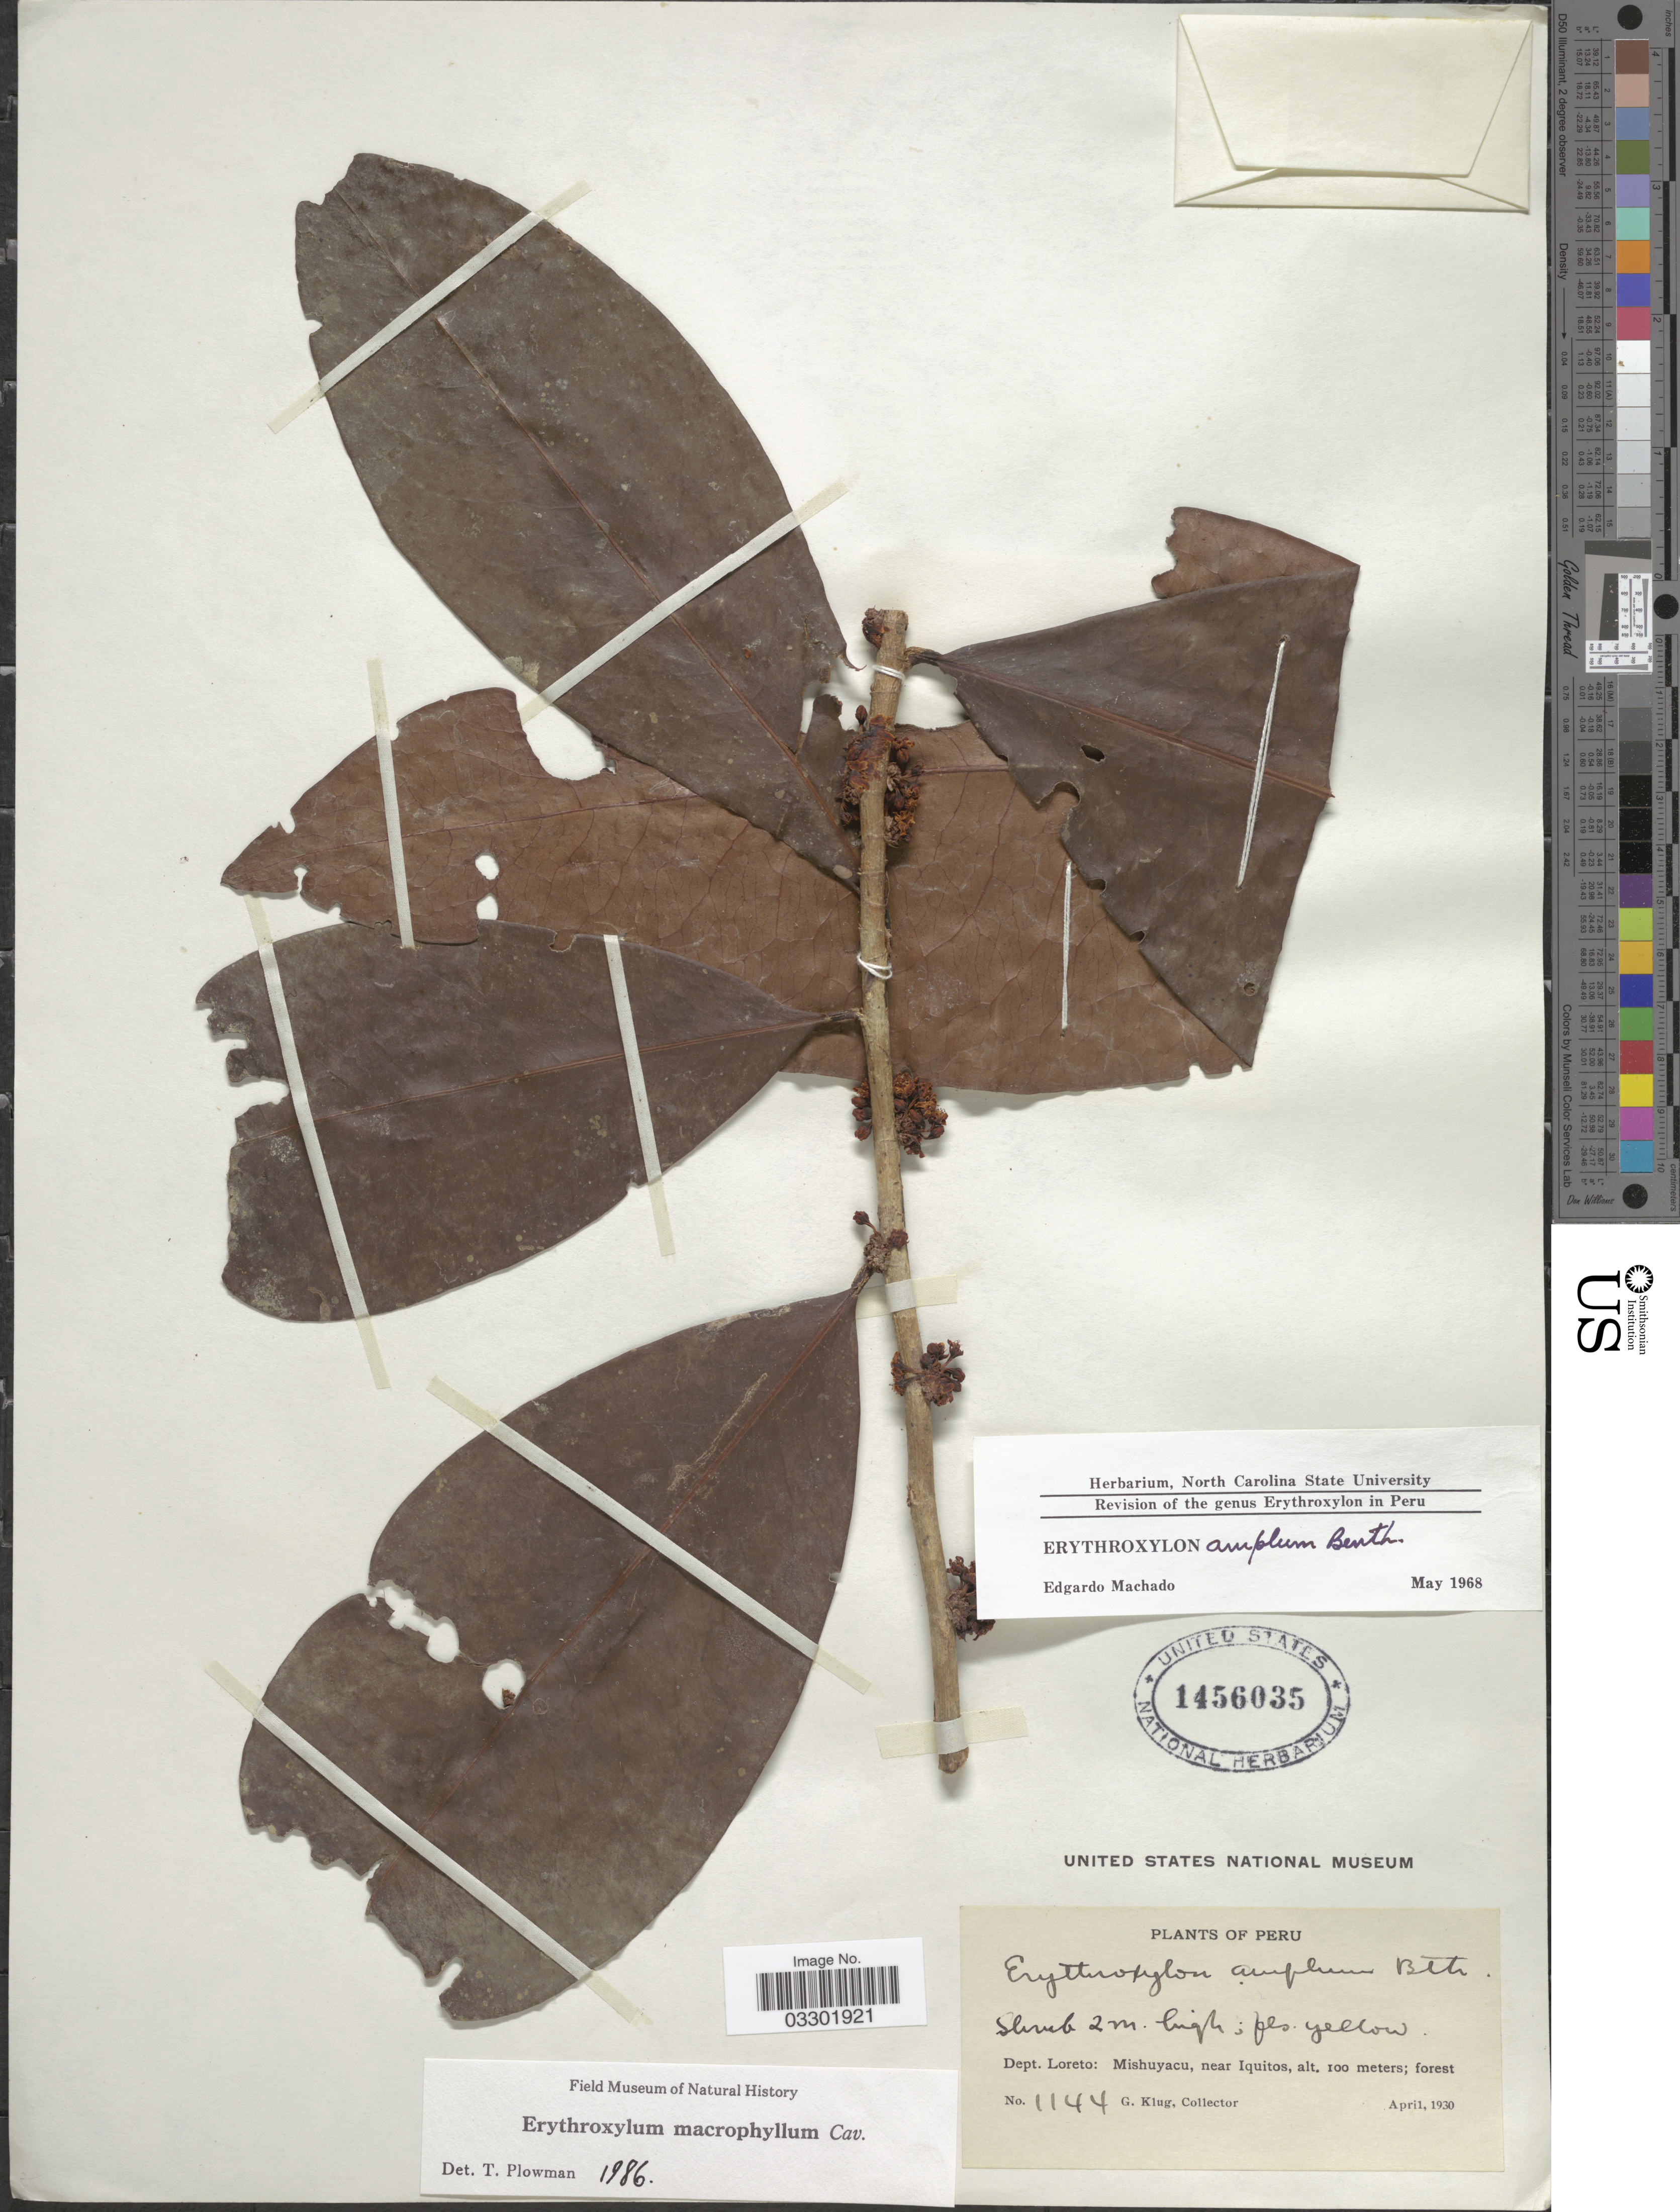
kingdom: Plantae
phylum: Tracheophyta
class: Magnoliopsida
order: Malpighiales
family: Erythroxylaceae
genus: Erythroxylum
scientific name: Erythroxylum macrophyllum var. macrophyllum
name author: Cav.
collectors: G. Klug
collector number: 1144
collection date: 1930-04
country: Peru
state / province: Loreto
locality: Dept. Loreto: Mishuyacu, near Iquitos.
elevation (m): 100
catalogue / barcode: US 1456035